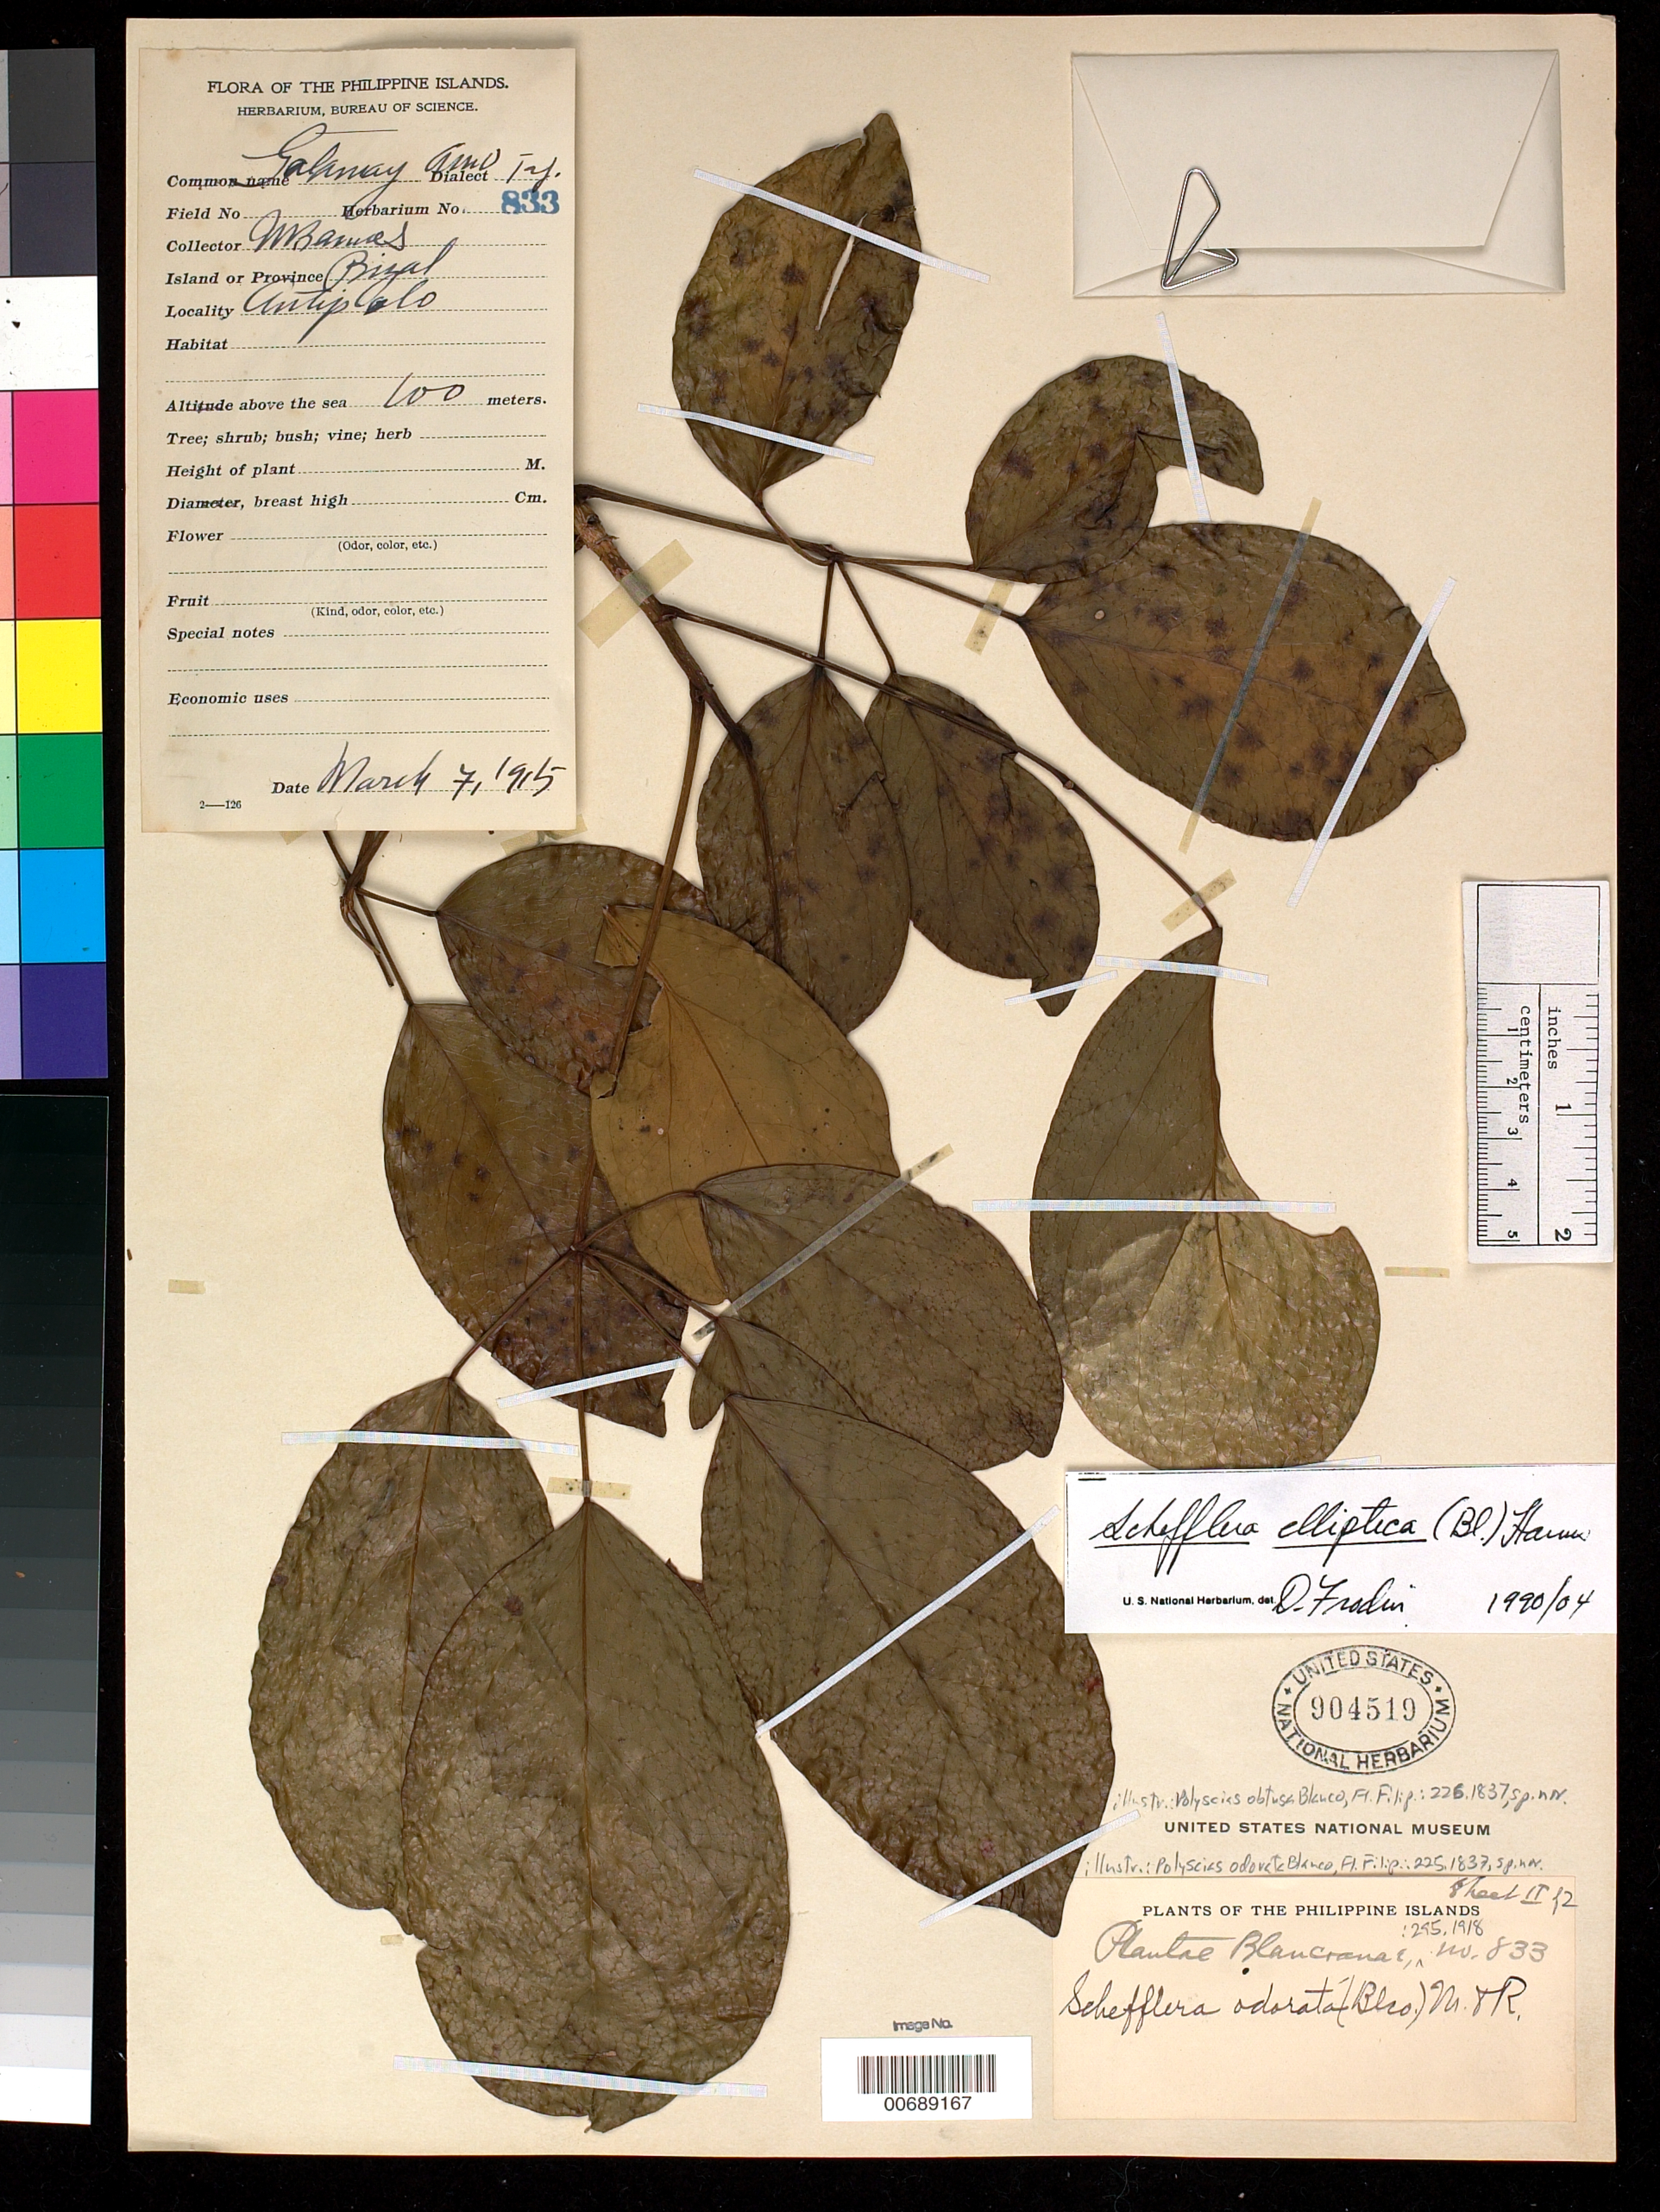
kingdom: Plantae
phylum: Tracheophyta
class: Magnoliopsida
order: Apiales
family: Araliaceae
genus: Schefflera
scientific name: Schefflera elliptica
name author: (Blume) Harms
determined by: Frodin, D. G.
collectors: M. Ramos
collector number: Sp. Blancoan. 0833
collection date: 1915-01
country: Philippines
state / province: Calabarzon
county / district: Rizal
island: Luzon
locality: Antipolo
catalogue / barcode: US 904519